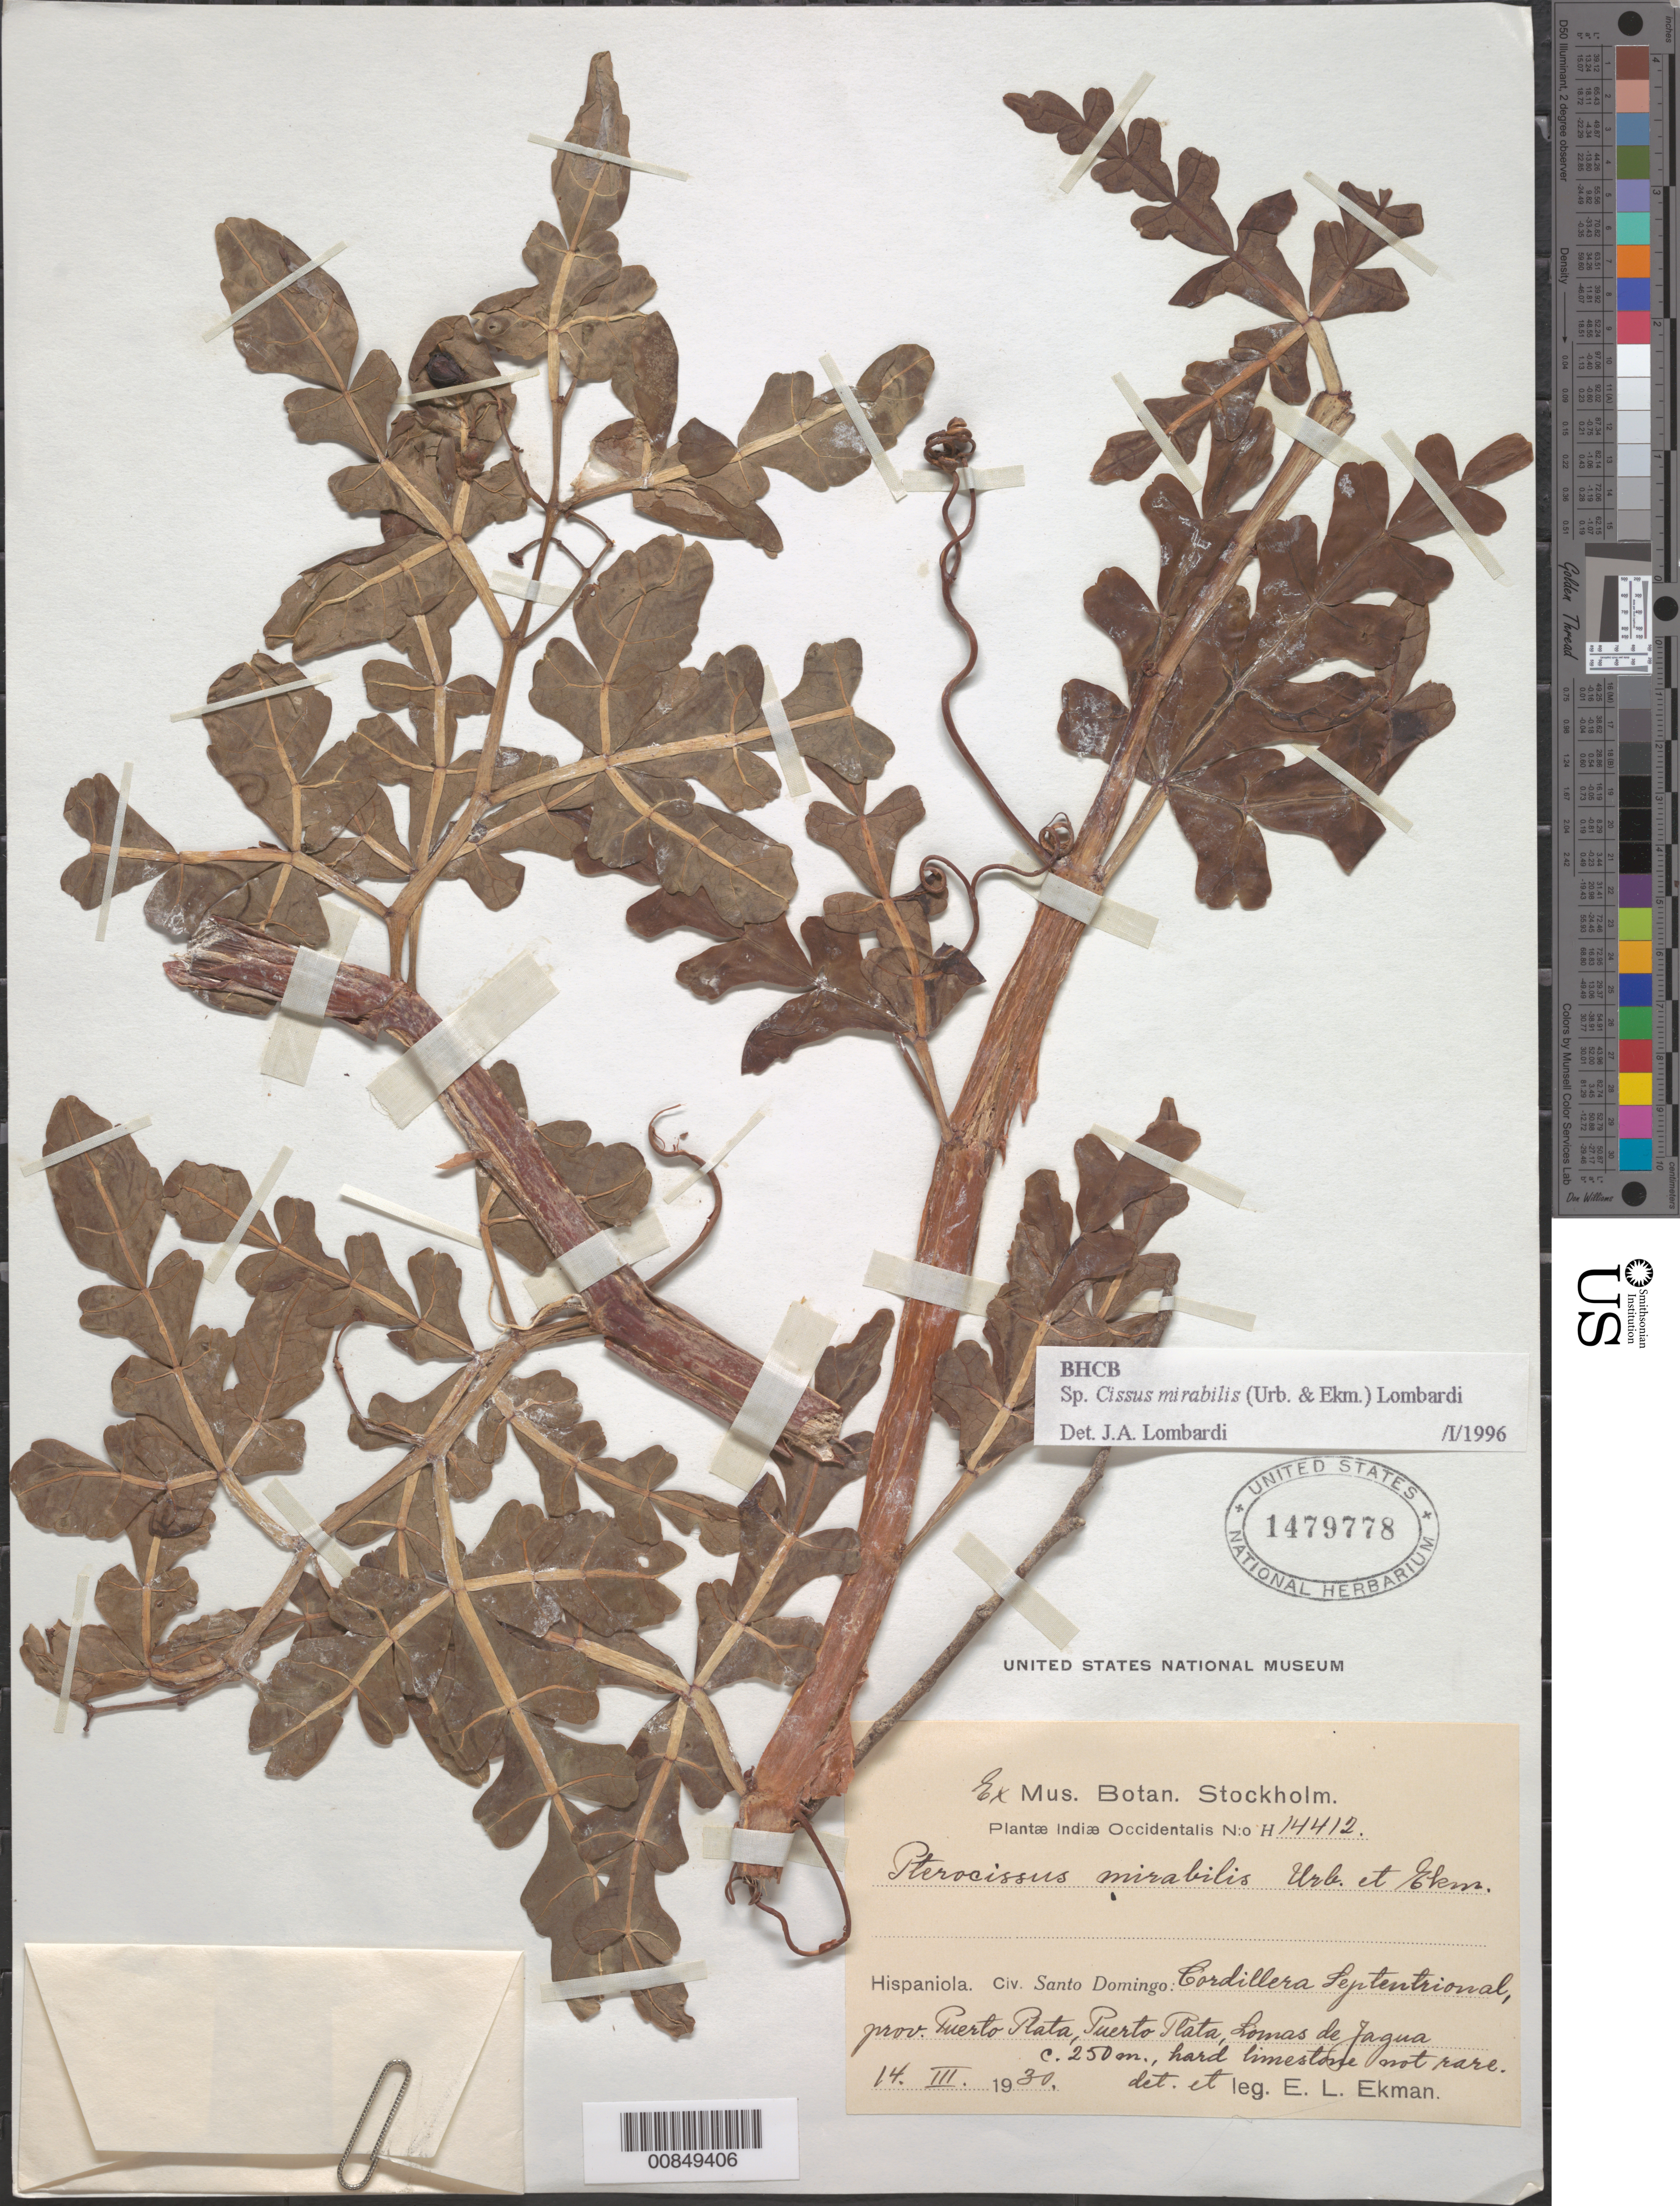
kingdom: Plantae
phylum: Tracheophyta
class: Magnoliopsida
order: Vitales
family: Vitaceae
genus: Cissus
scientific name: Cissus mirabilis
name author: (Urb. & Ekman) Lombardi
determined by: Lombardi, Julio A.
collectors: E. L. Ekman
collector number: H 14412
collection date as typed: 14 Mar 1930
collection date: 1930-03-14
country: Dominican Republic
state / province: Puerto Plata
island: Hispaniola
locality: Cordillera Septentrional, Puerto Plata, Lomas de Jagua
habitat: Hard limestone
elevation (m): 250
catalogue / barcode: US 1479778